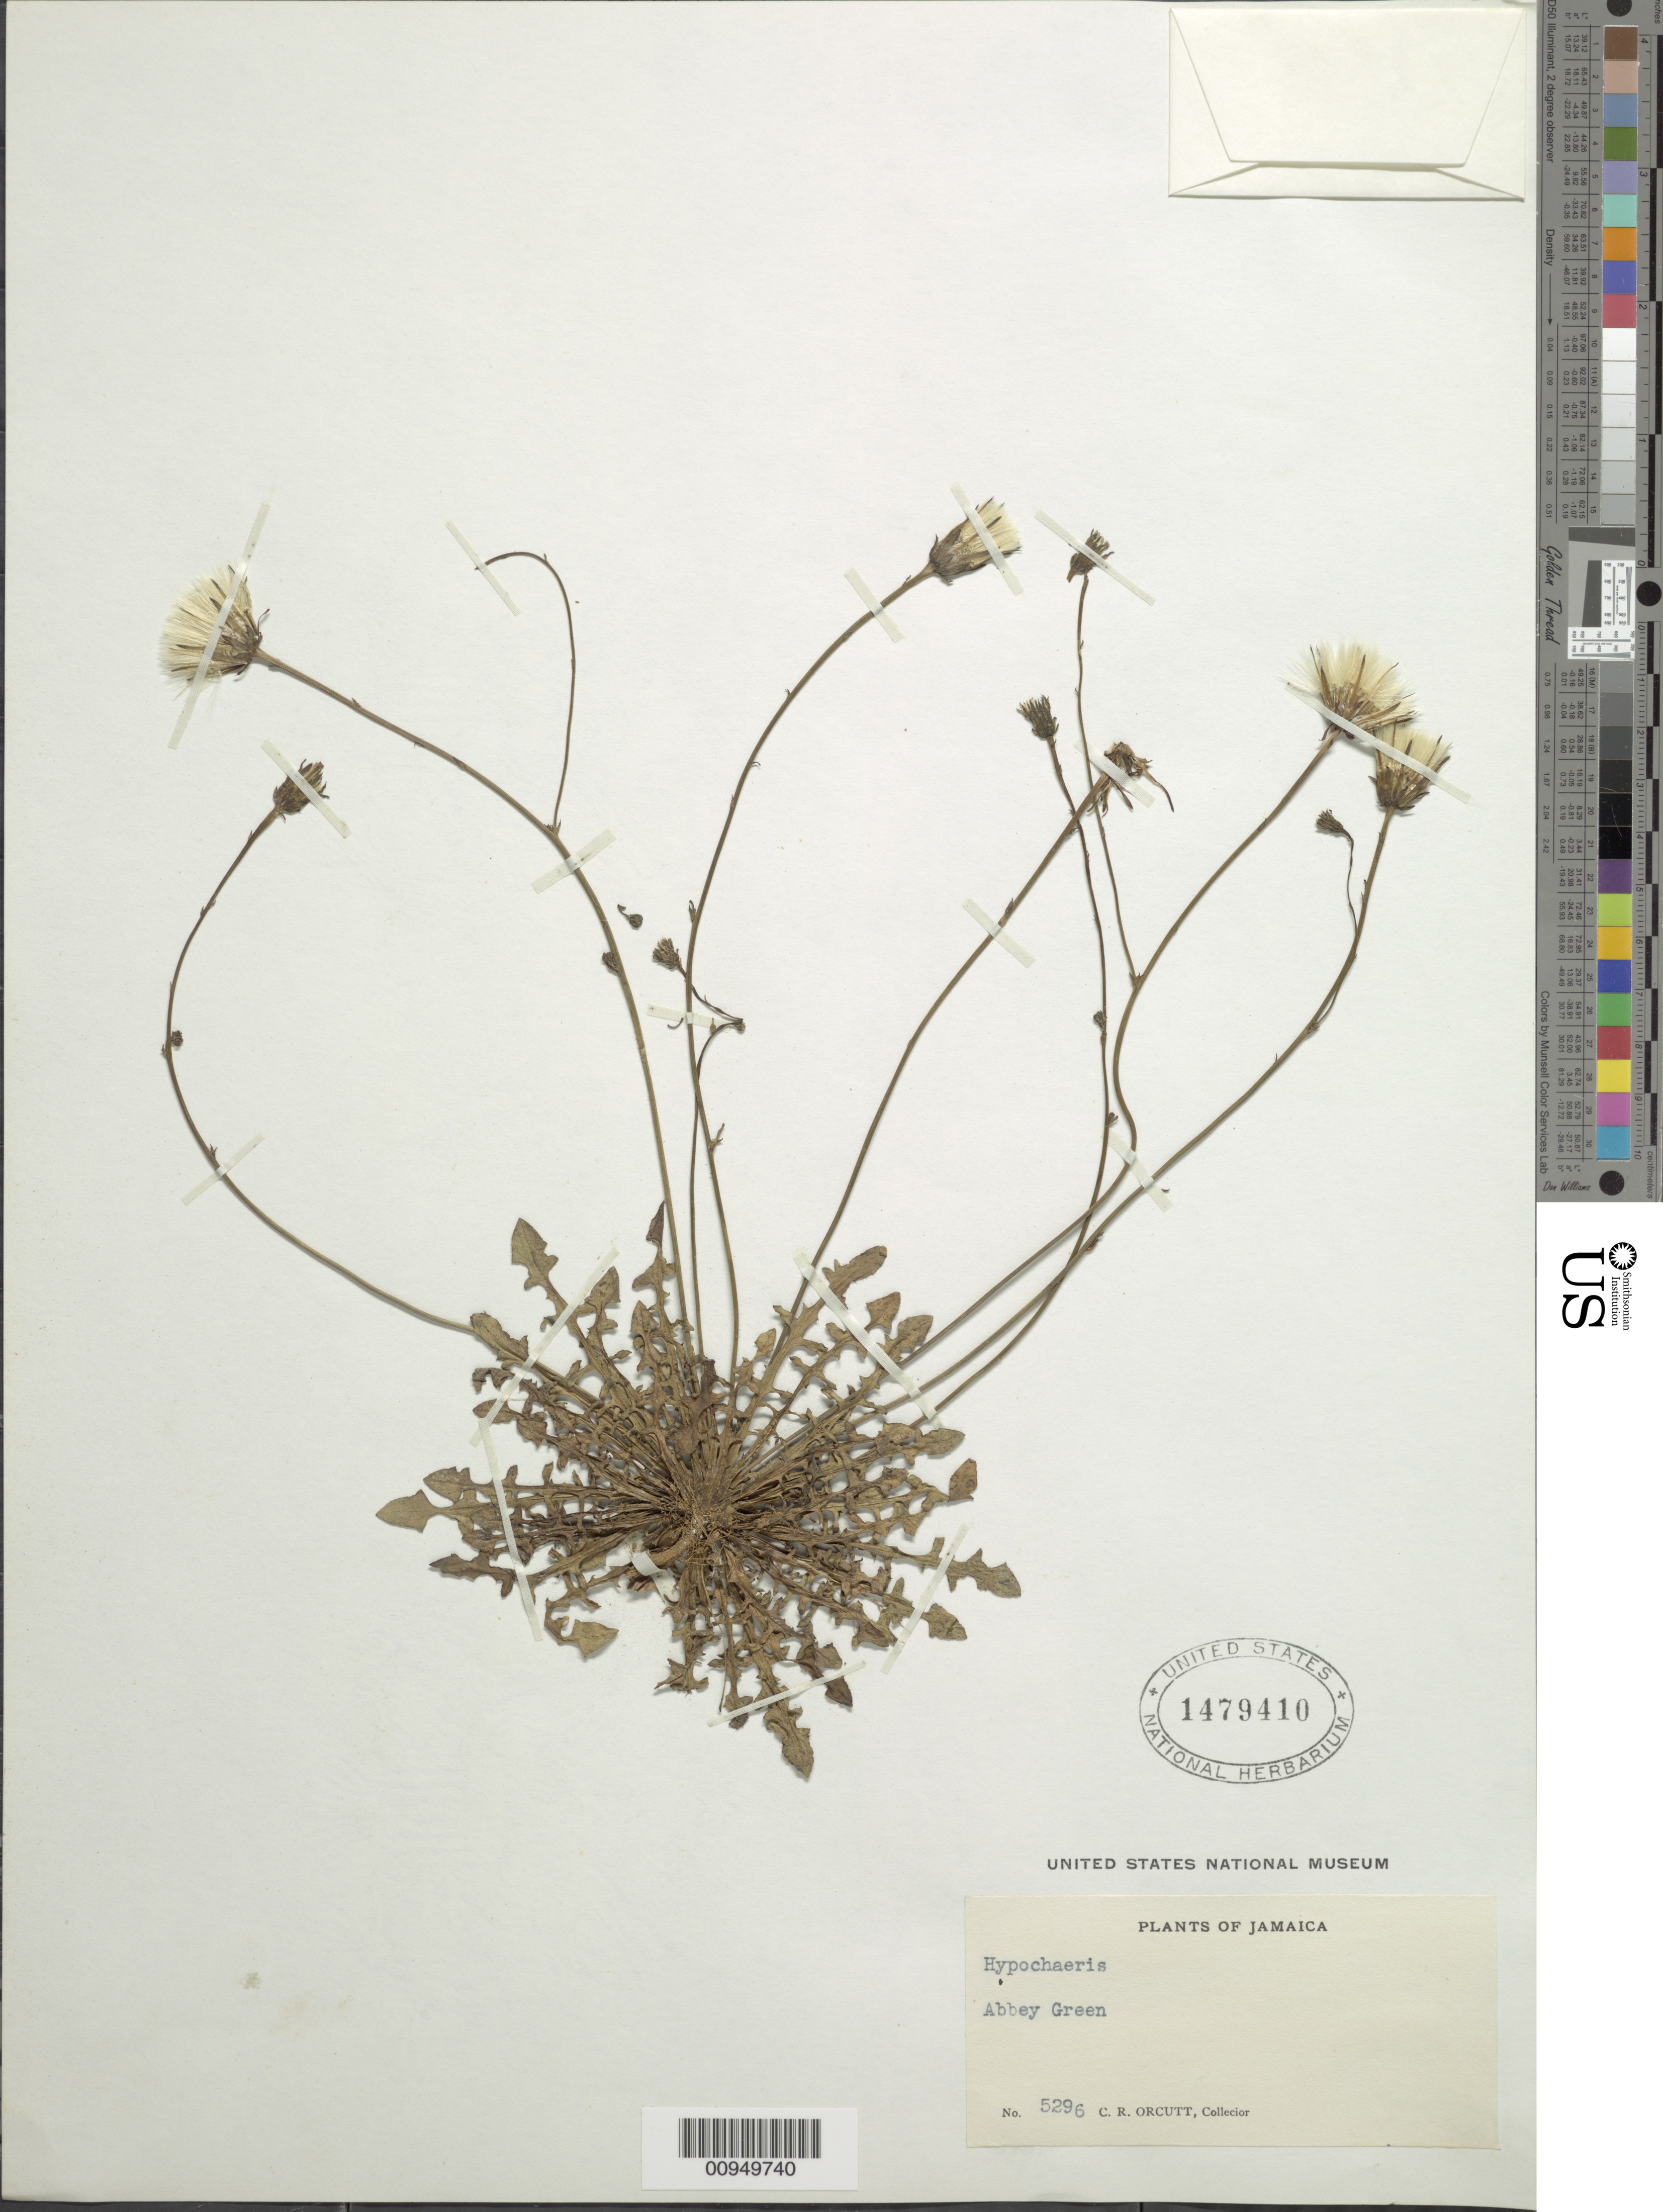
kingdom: Plantae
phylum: Tracheophyta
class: Magnoliopsida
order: Asterales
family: Asteraceae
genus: Hypochaeris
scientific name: Hypochaeris radiata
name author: L.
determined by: Mailhos, Ary, (MVFA), Universidad de la Republica (URUGUAY)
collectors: C. R. Orcutt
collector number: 5296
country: Jamaica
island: Jamaica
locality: Abbey Green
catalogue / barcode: US 1479410